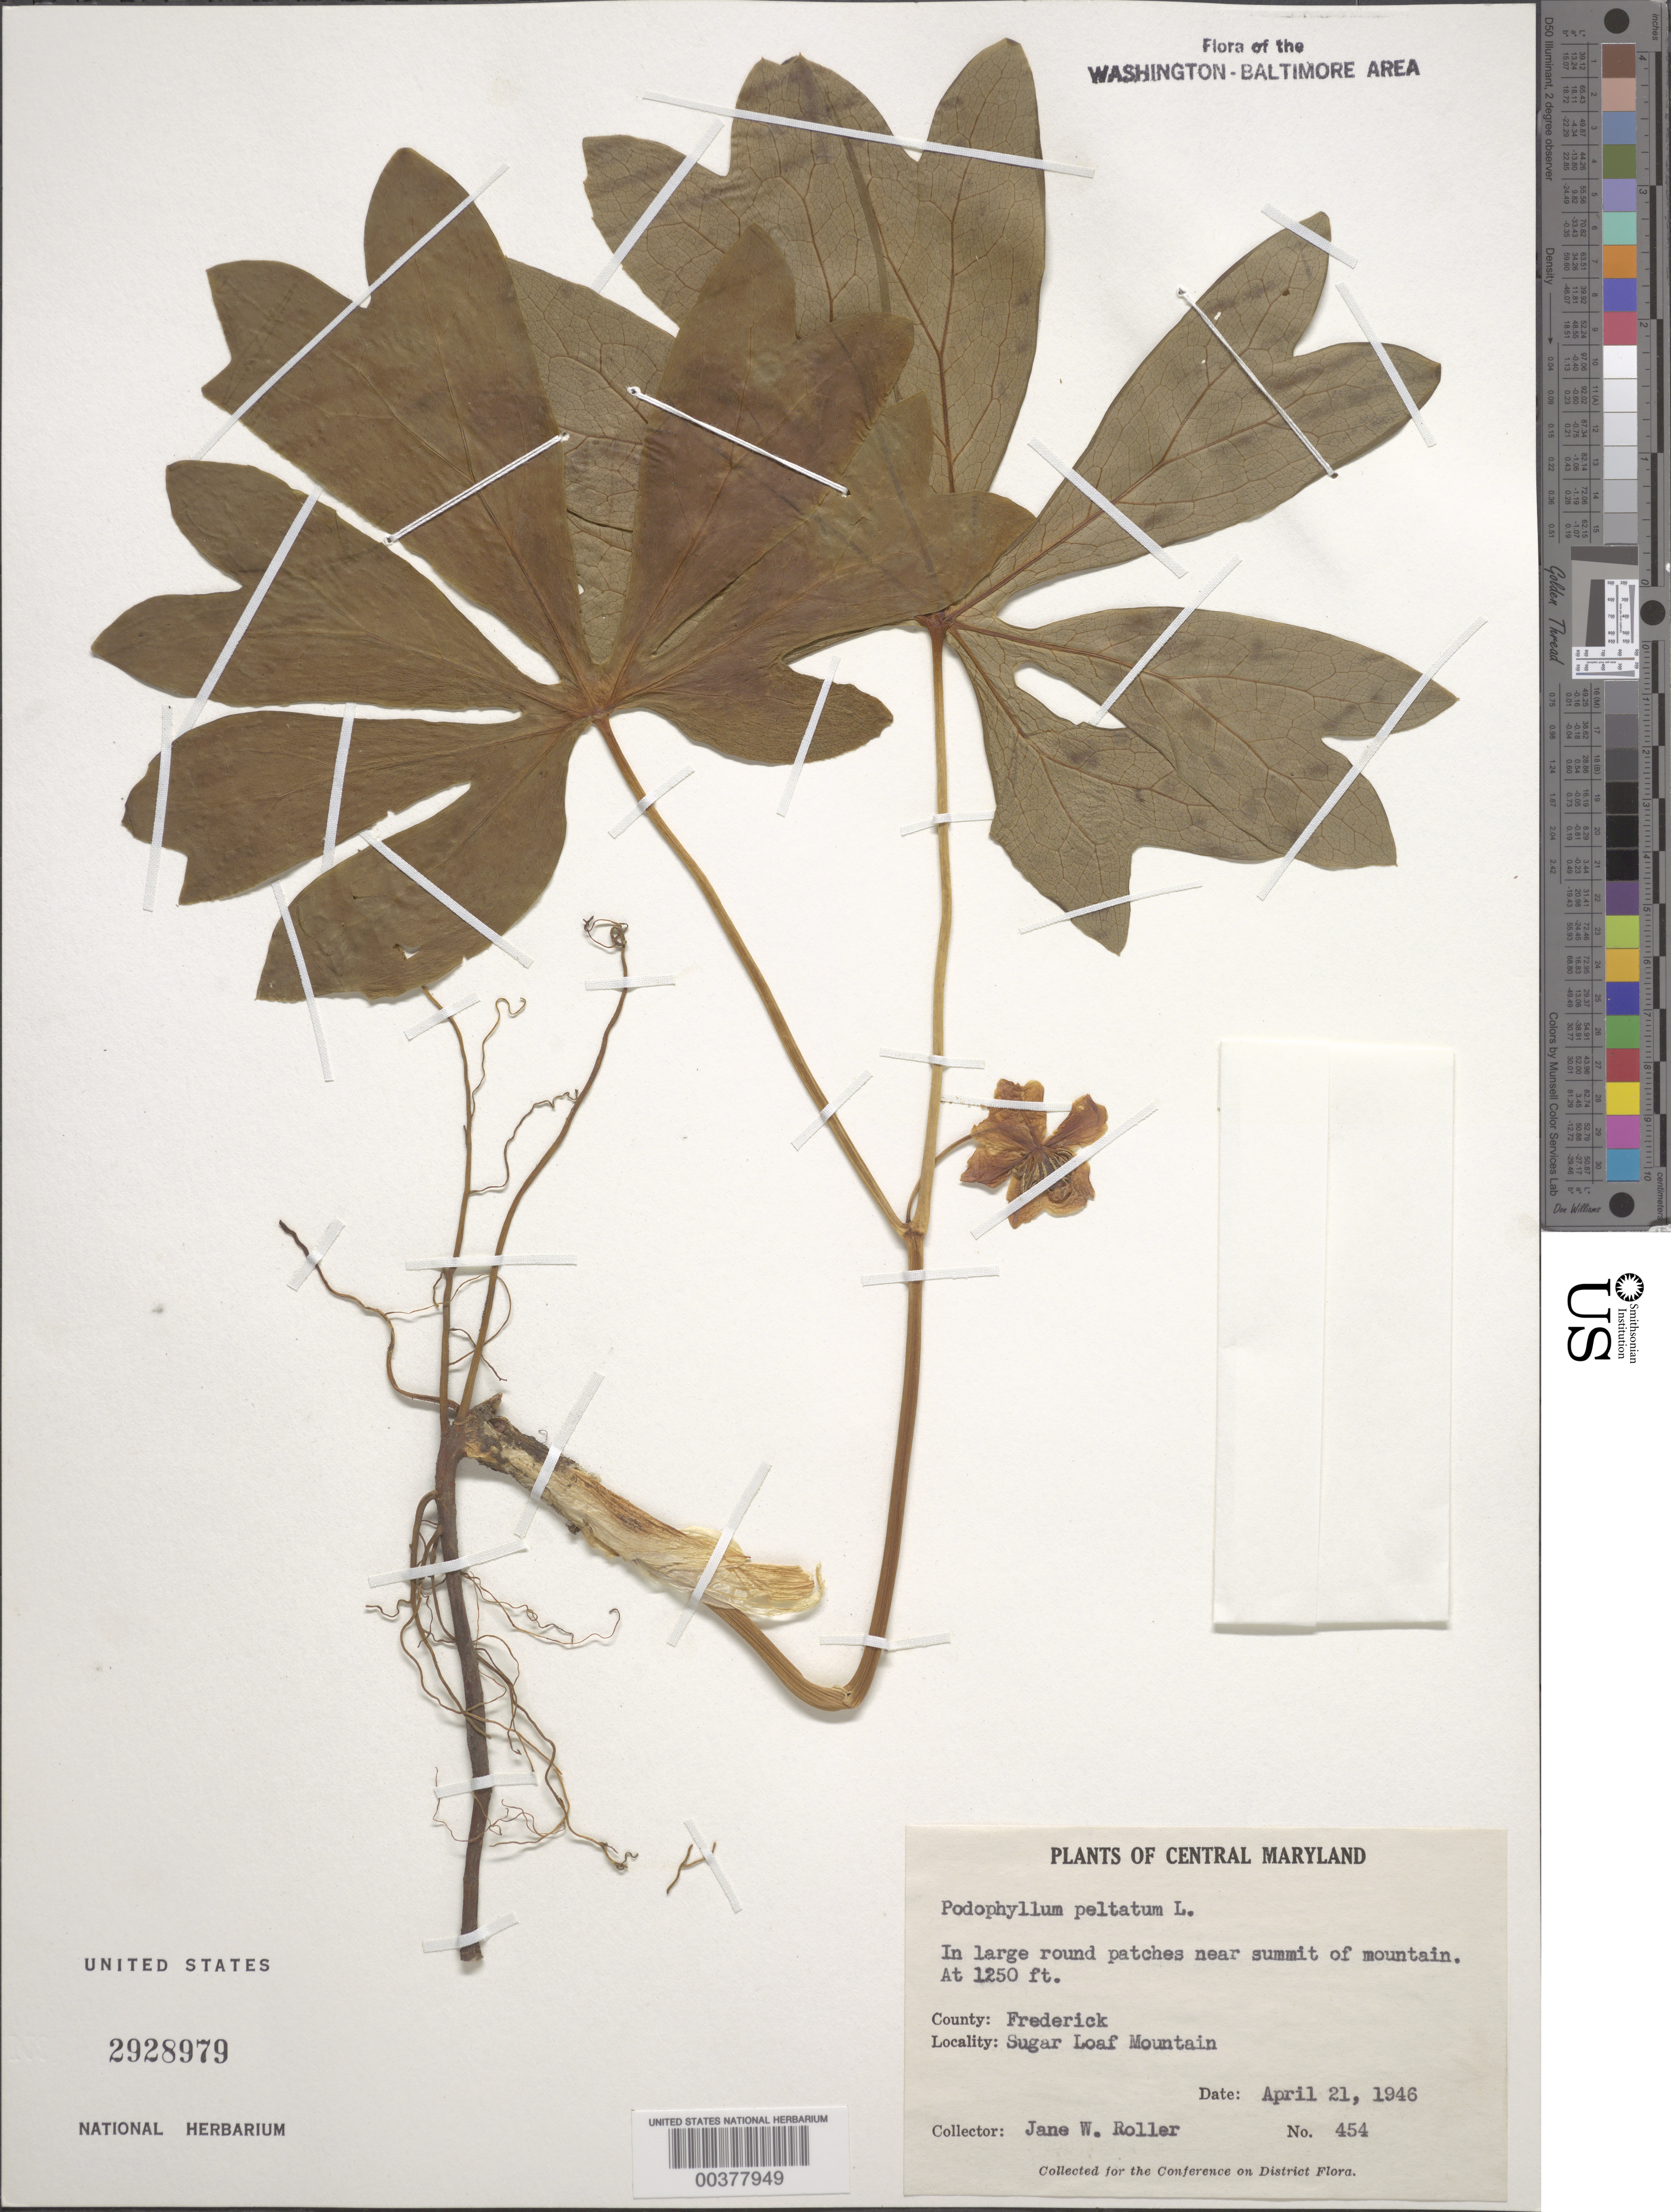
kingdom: Plantae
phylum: Tracheophyta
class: Magnoliopsida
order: Ranunculales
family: Berberidaceae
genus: Podophyllum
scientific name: Podophyllum peltatum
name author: L.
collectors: J. W. Roller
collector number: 454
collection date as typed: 21 Apr 1946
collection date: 1946-04-21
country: United States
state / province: Maryland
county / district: Frederick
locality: Sugar Loaf Mountain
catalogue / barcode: US 2928979